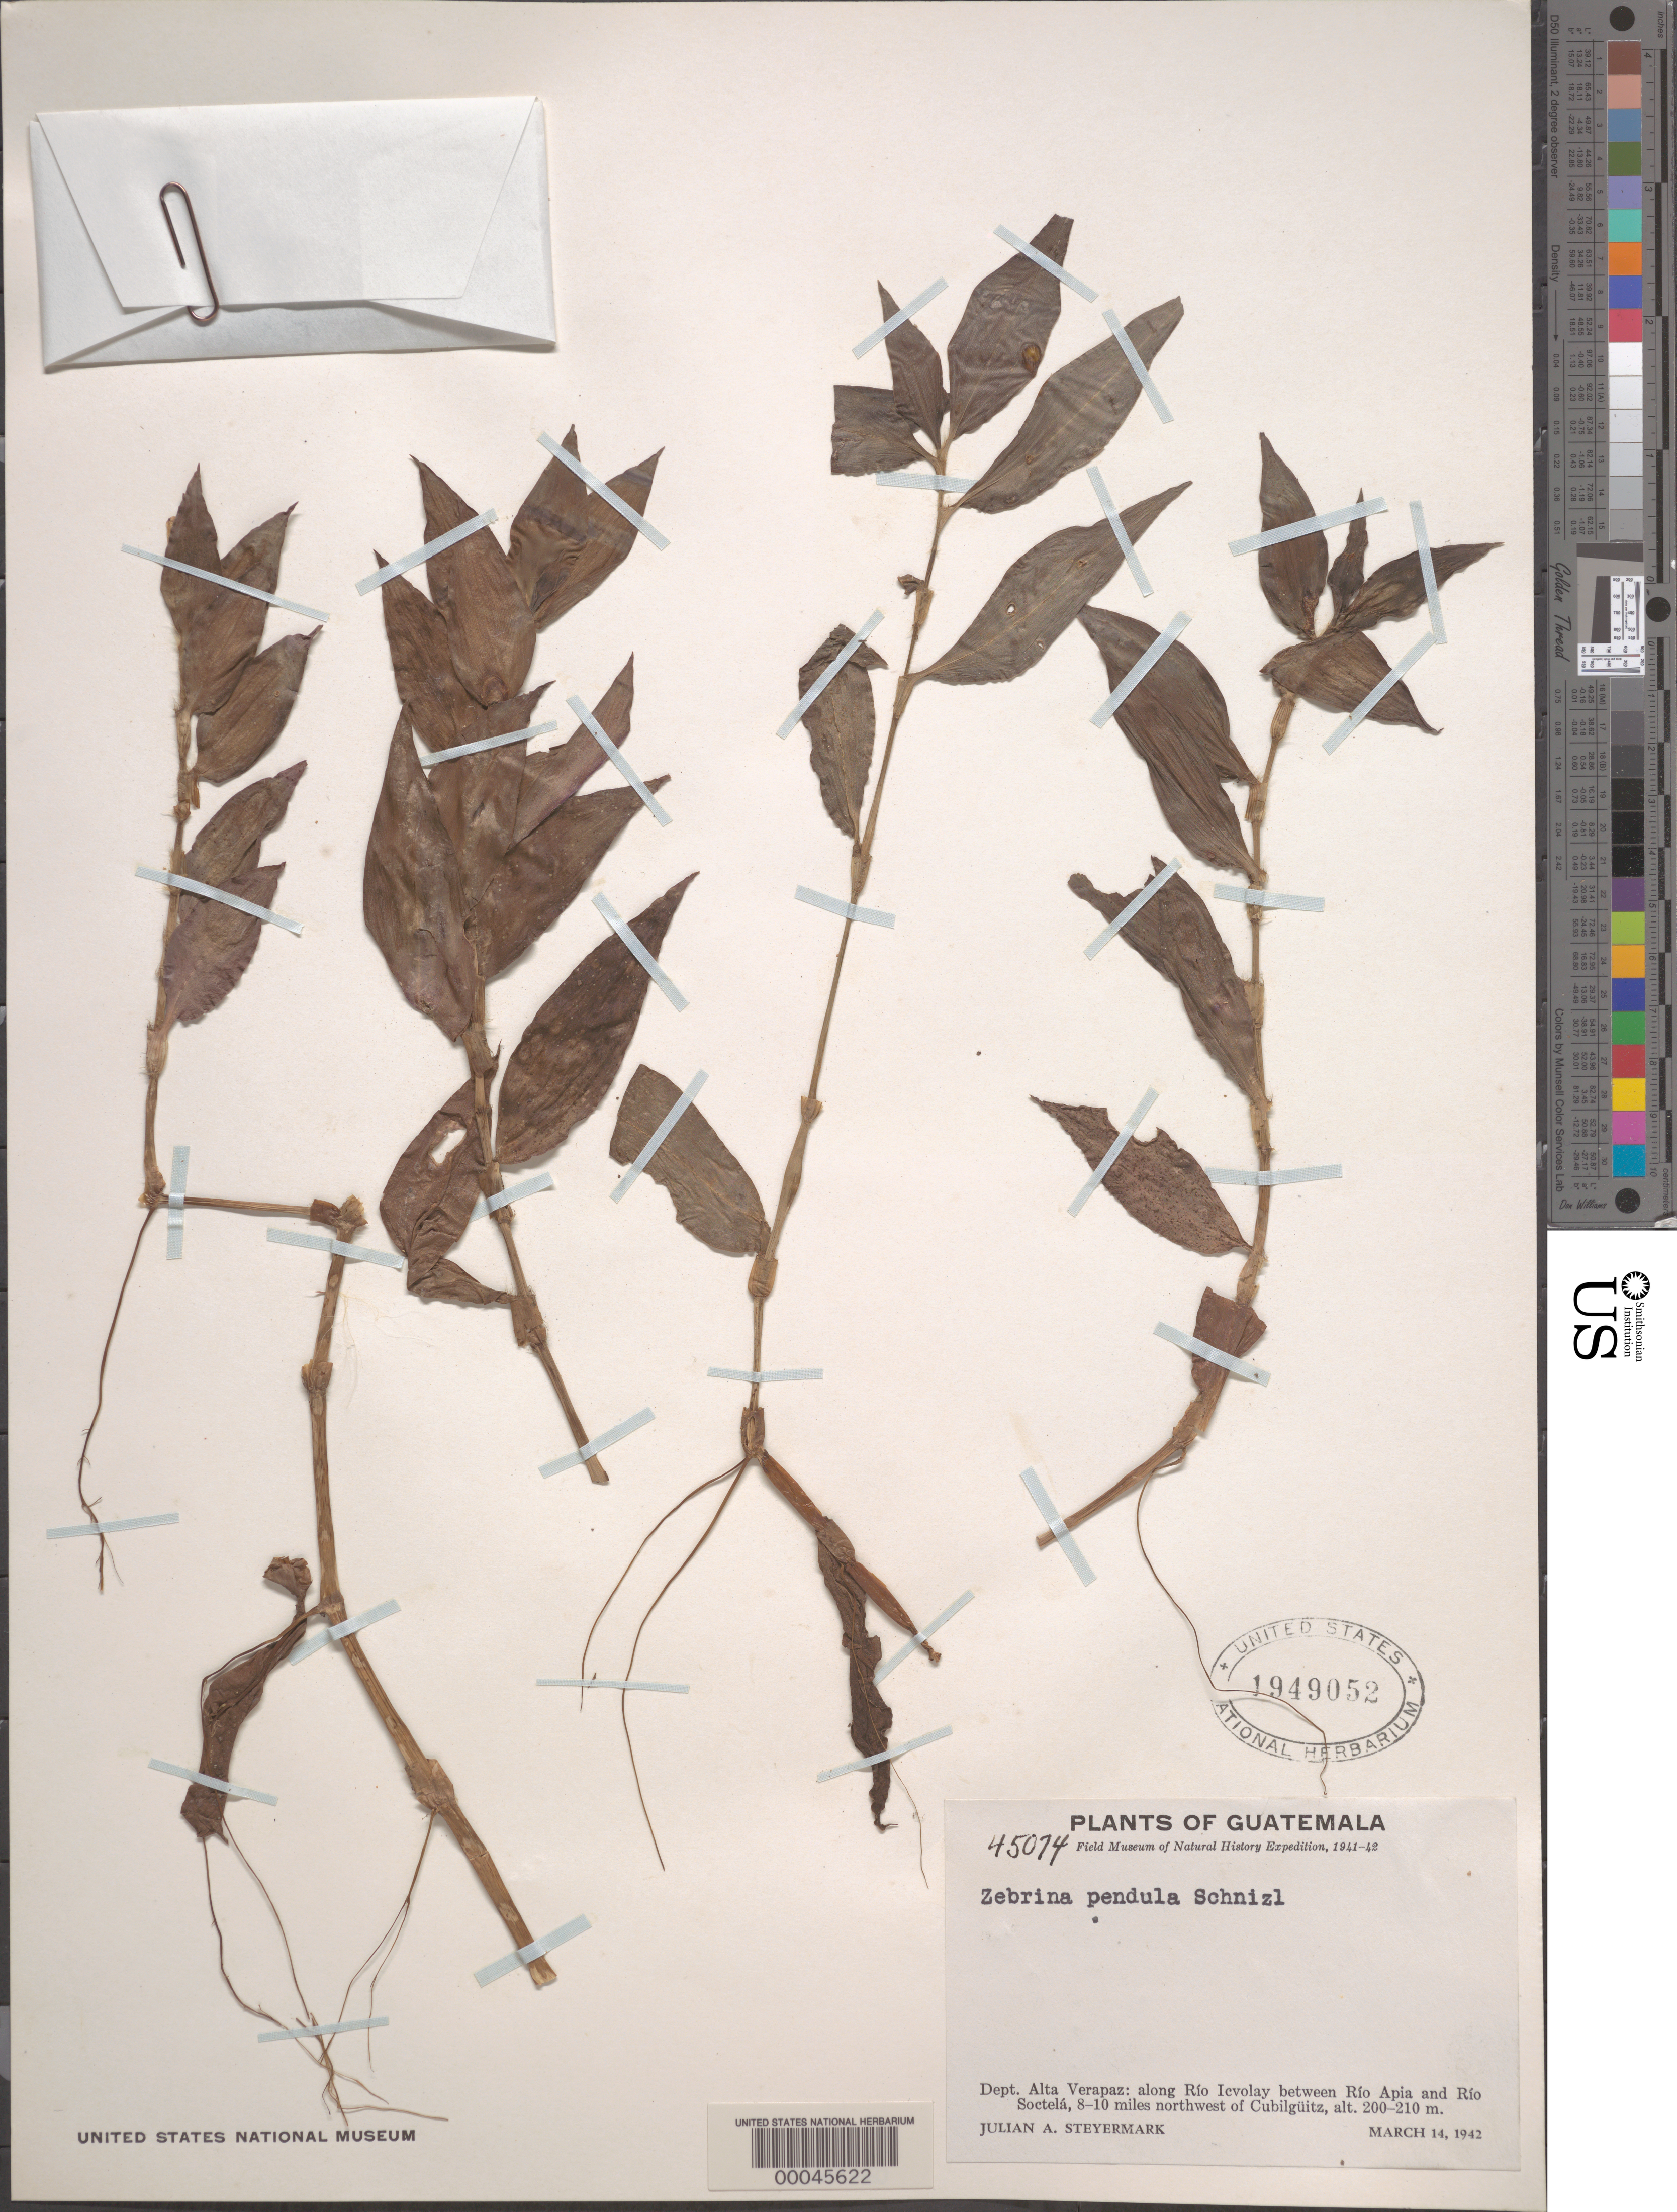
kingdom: Plantae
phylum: Tracheophyta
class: Liliopsida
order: Commelinales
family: Commelinaceae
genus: Tradescantia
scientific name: Tradescantia zebrina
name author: Bosse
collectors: J. Steyermark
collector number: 45074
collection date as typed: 14 Mar 1942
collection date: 1942-03-14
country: Guatemala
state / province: Alta Verapaz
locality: Along Rio Icvolay, between Rio Apia and Rio Soctela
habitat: Riverbank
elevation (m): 200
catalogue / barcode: US 1949052